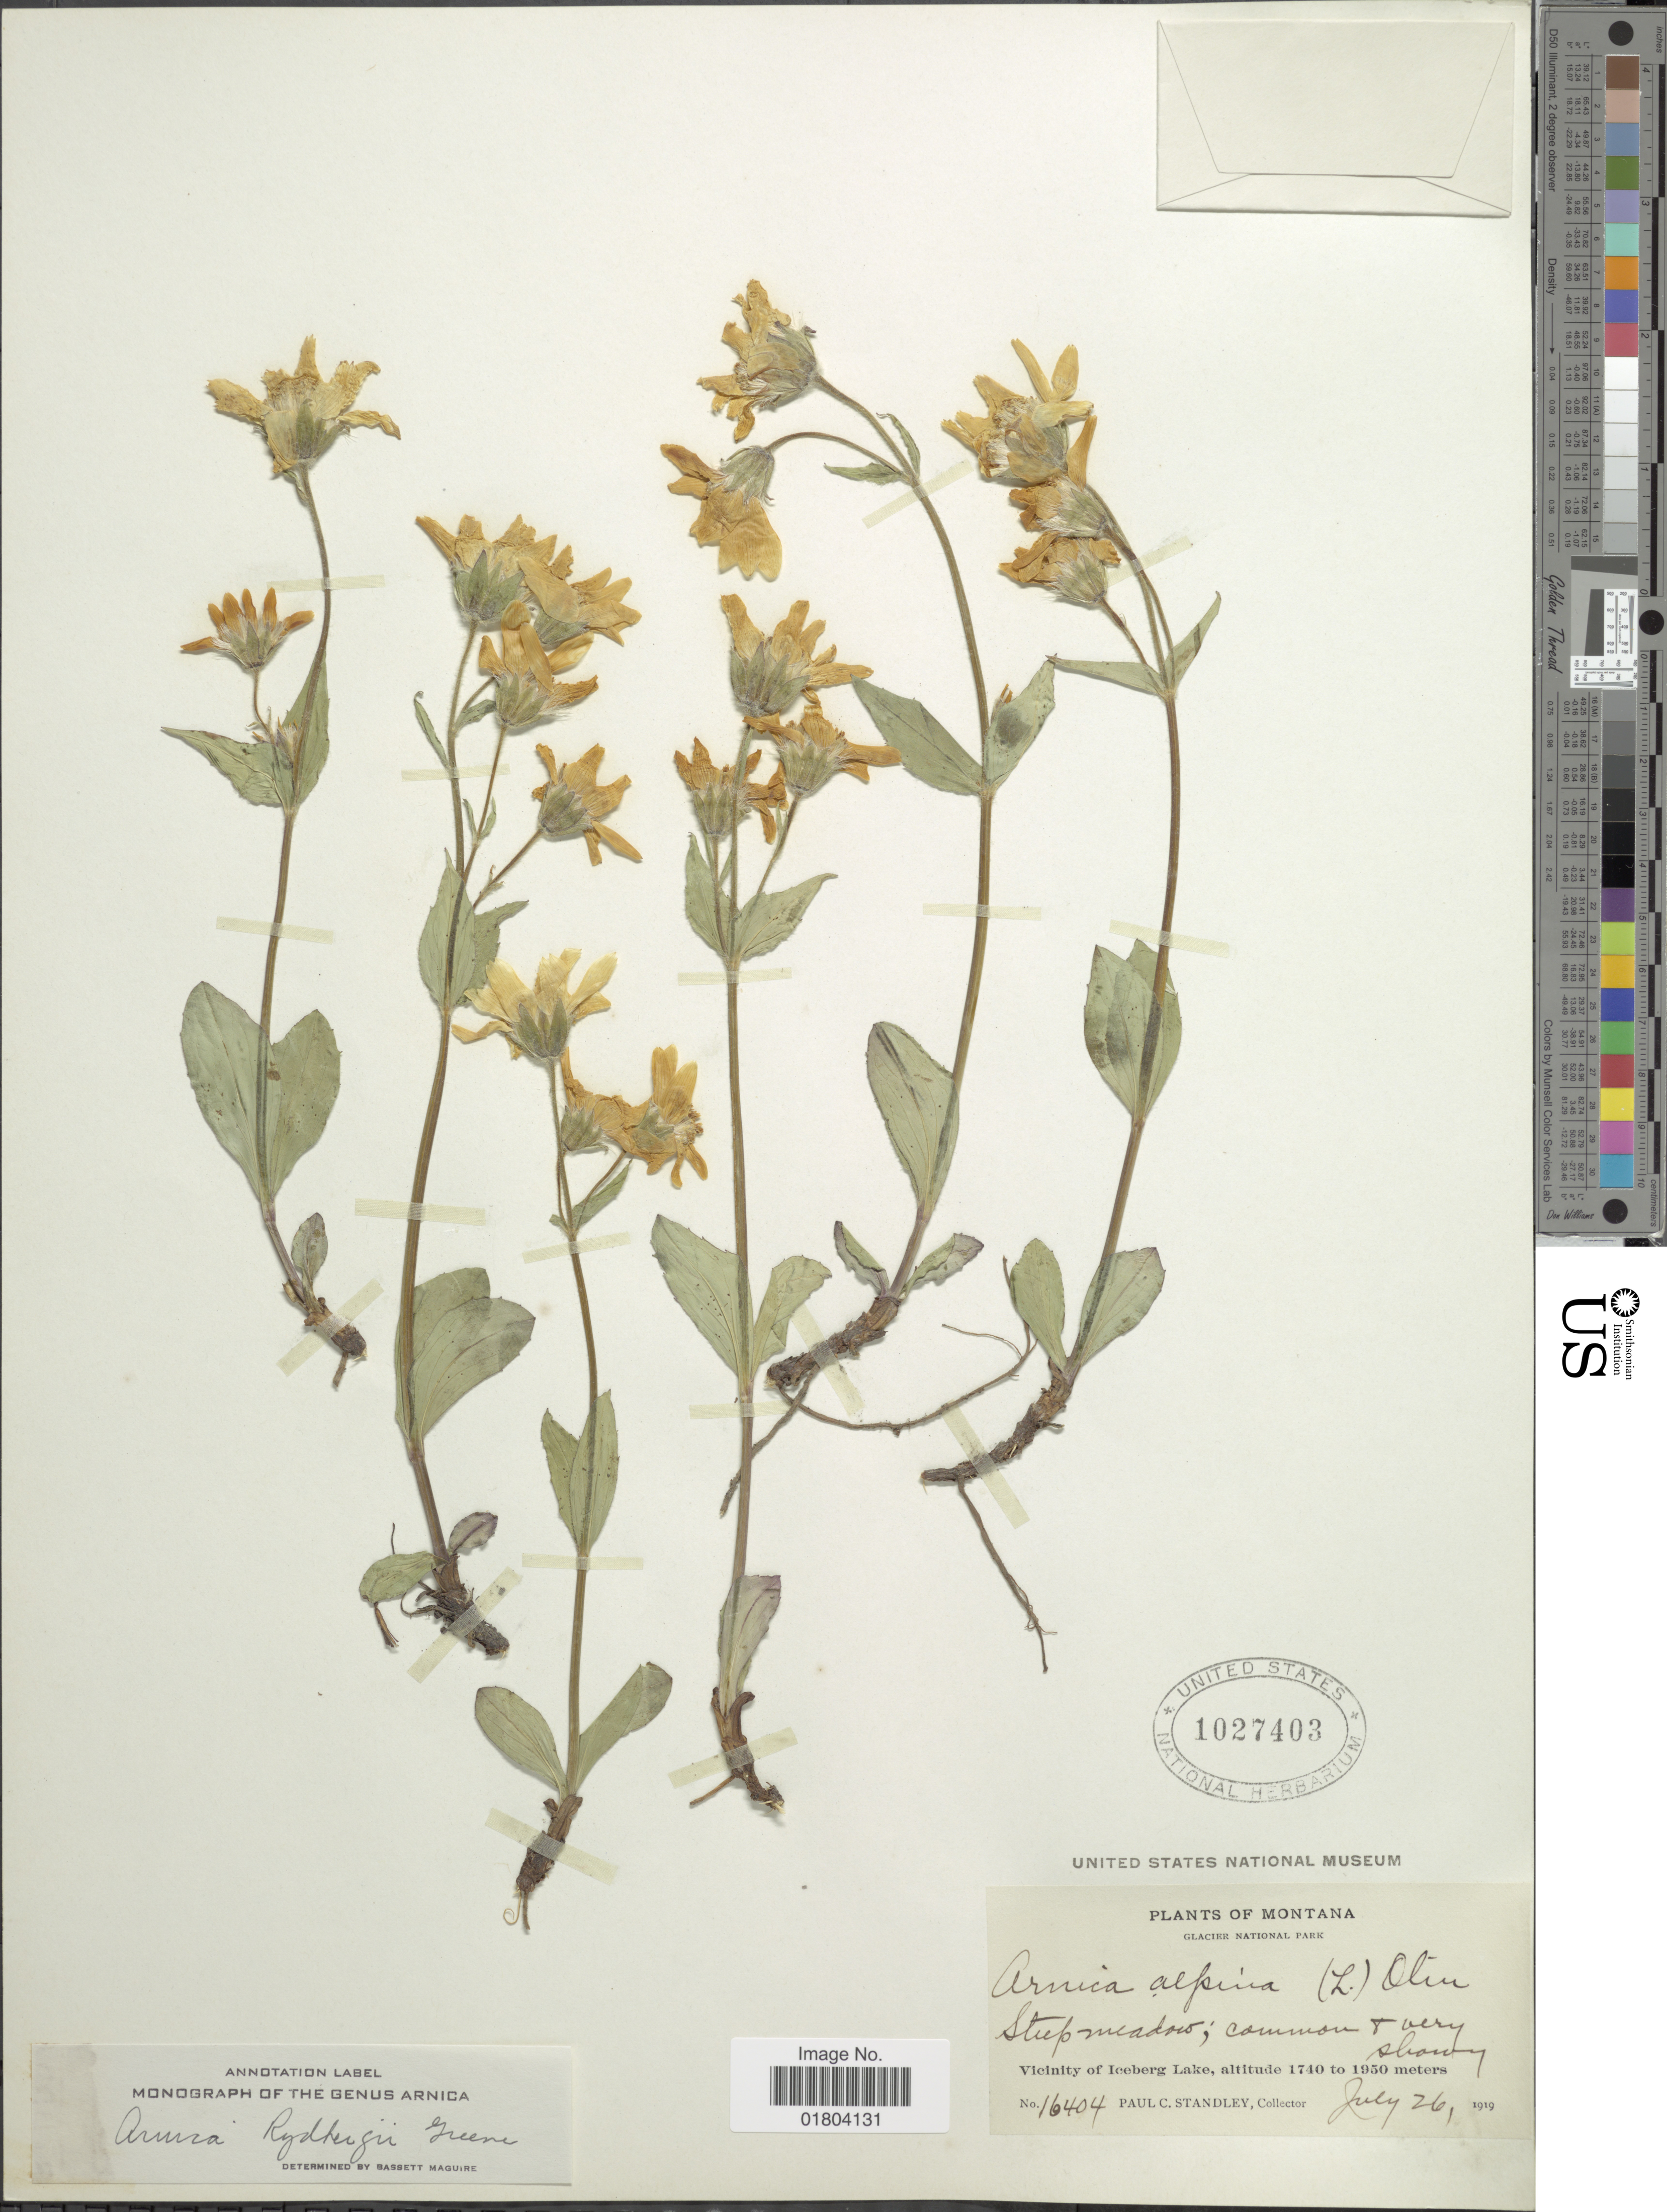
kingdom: Plantae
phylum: Tracheophyta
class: Magnoliopsida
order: Asterales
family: Asteraceae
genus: Arnica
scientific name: Arnica rydbergii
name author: Greene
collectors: P. C. Standley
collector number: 16404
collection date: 1919-07-26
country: United States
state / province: Montana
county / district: Glacier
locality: Glacier National Park, Steep meadow; Vicinity of Iceberg Lake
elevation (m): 1740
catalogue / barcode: US 1027403